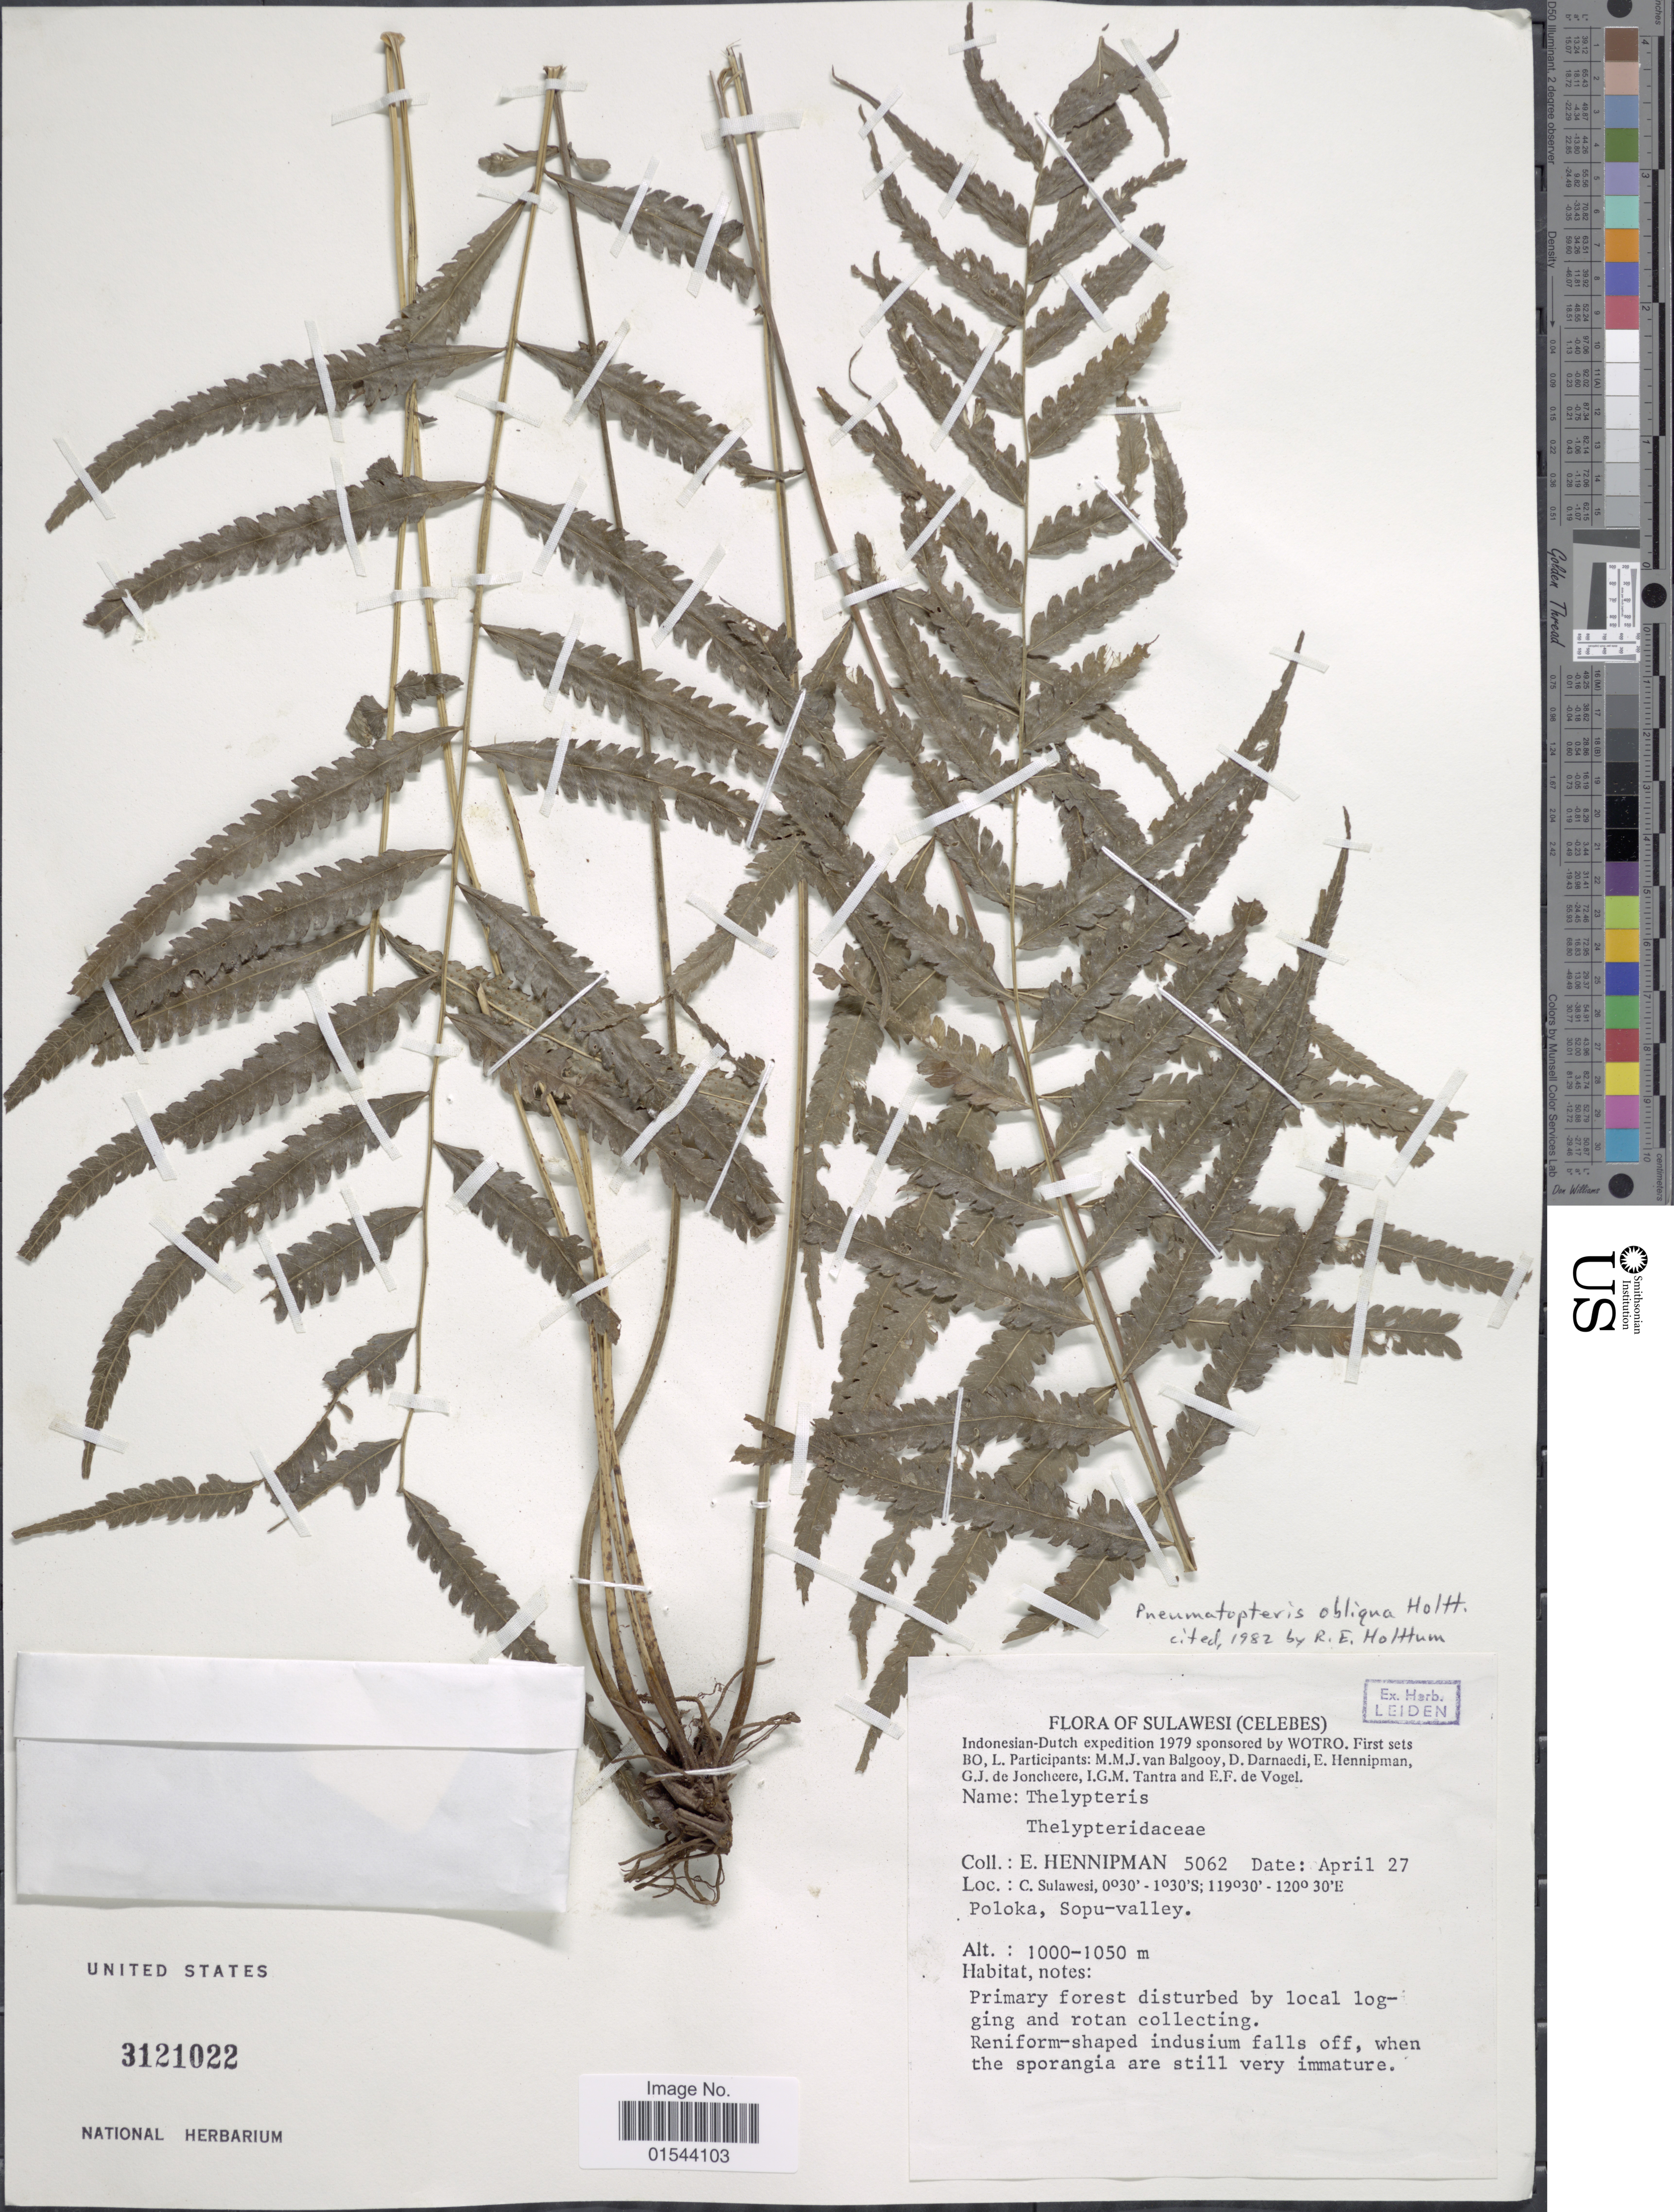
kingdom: Plantae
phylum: Tracheophyta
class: Polypodiopsida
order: Polypodiales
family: Thelypteridaceae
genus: Christella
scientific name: Christella harveyi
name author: (Mett.) Holttum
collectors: E. Hennipman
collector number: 5062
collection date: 1979-04-27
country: Indonesia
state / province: Sulawesi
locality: (Celebes) C. Sulawesi, Poloka, Sopu-valley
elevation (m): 1000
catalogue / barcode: US 3121022